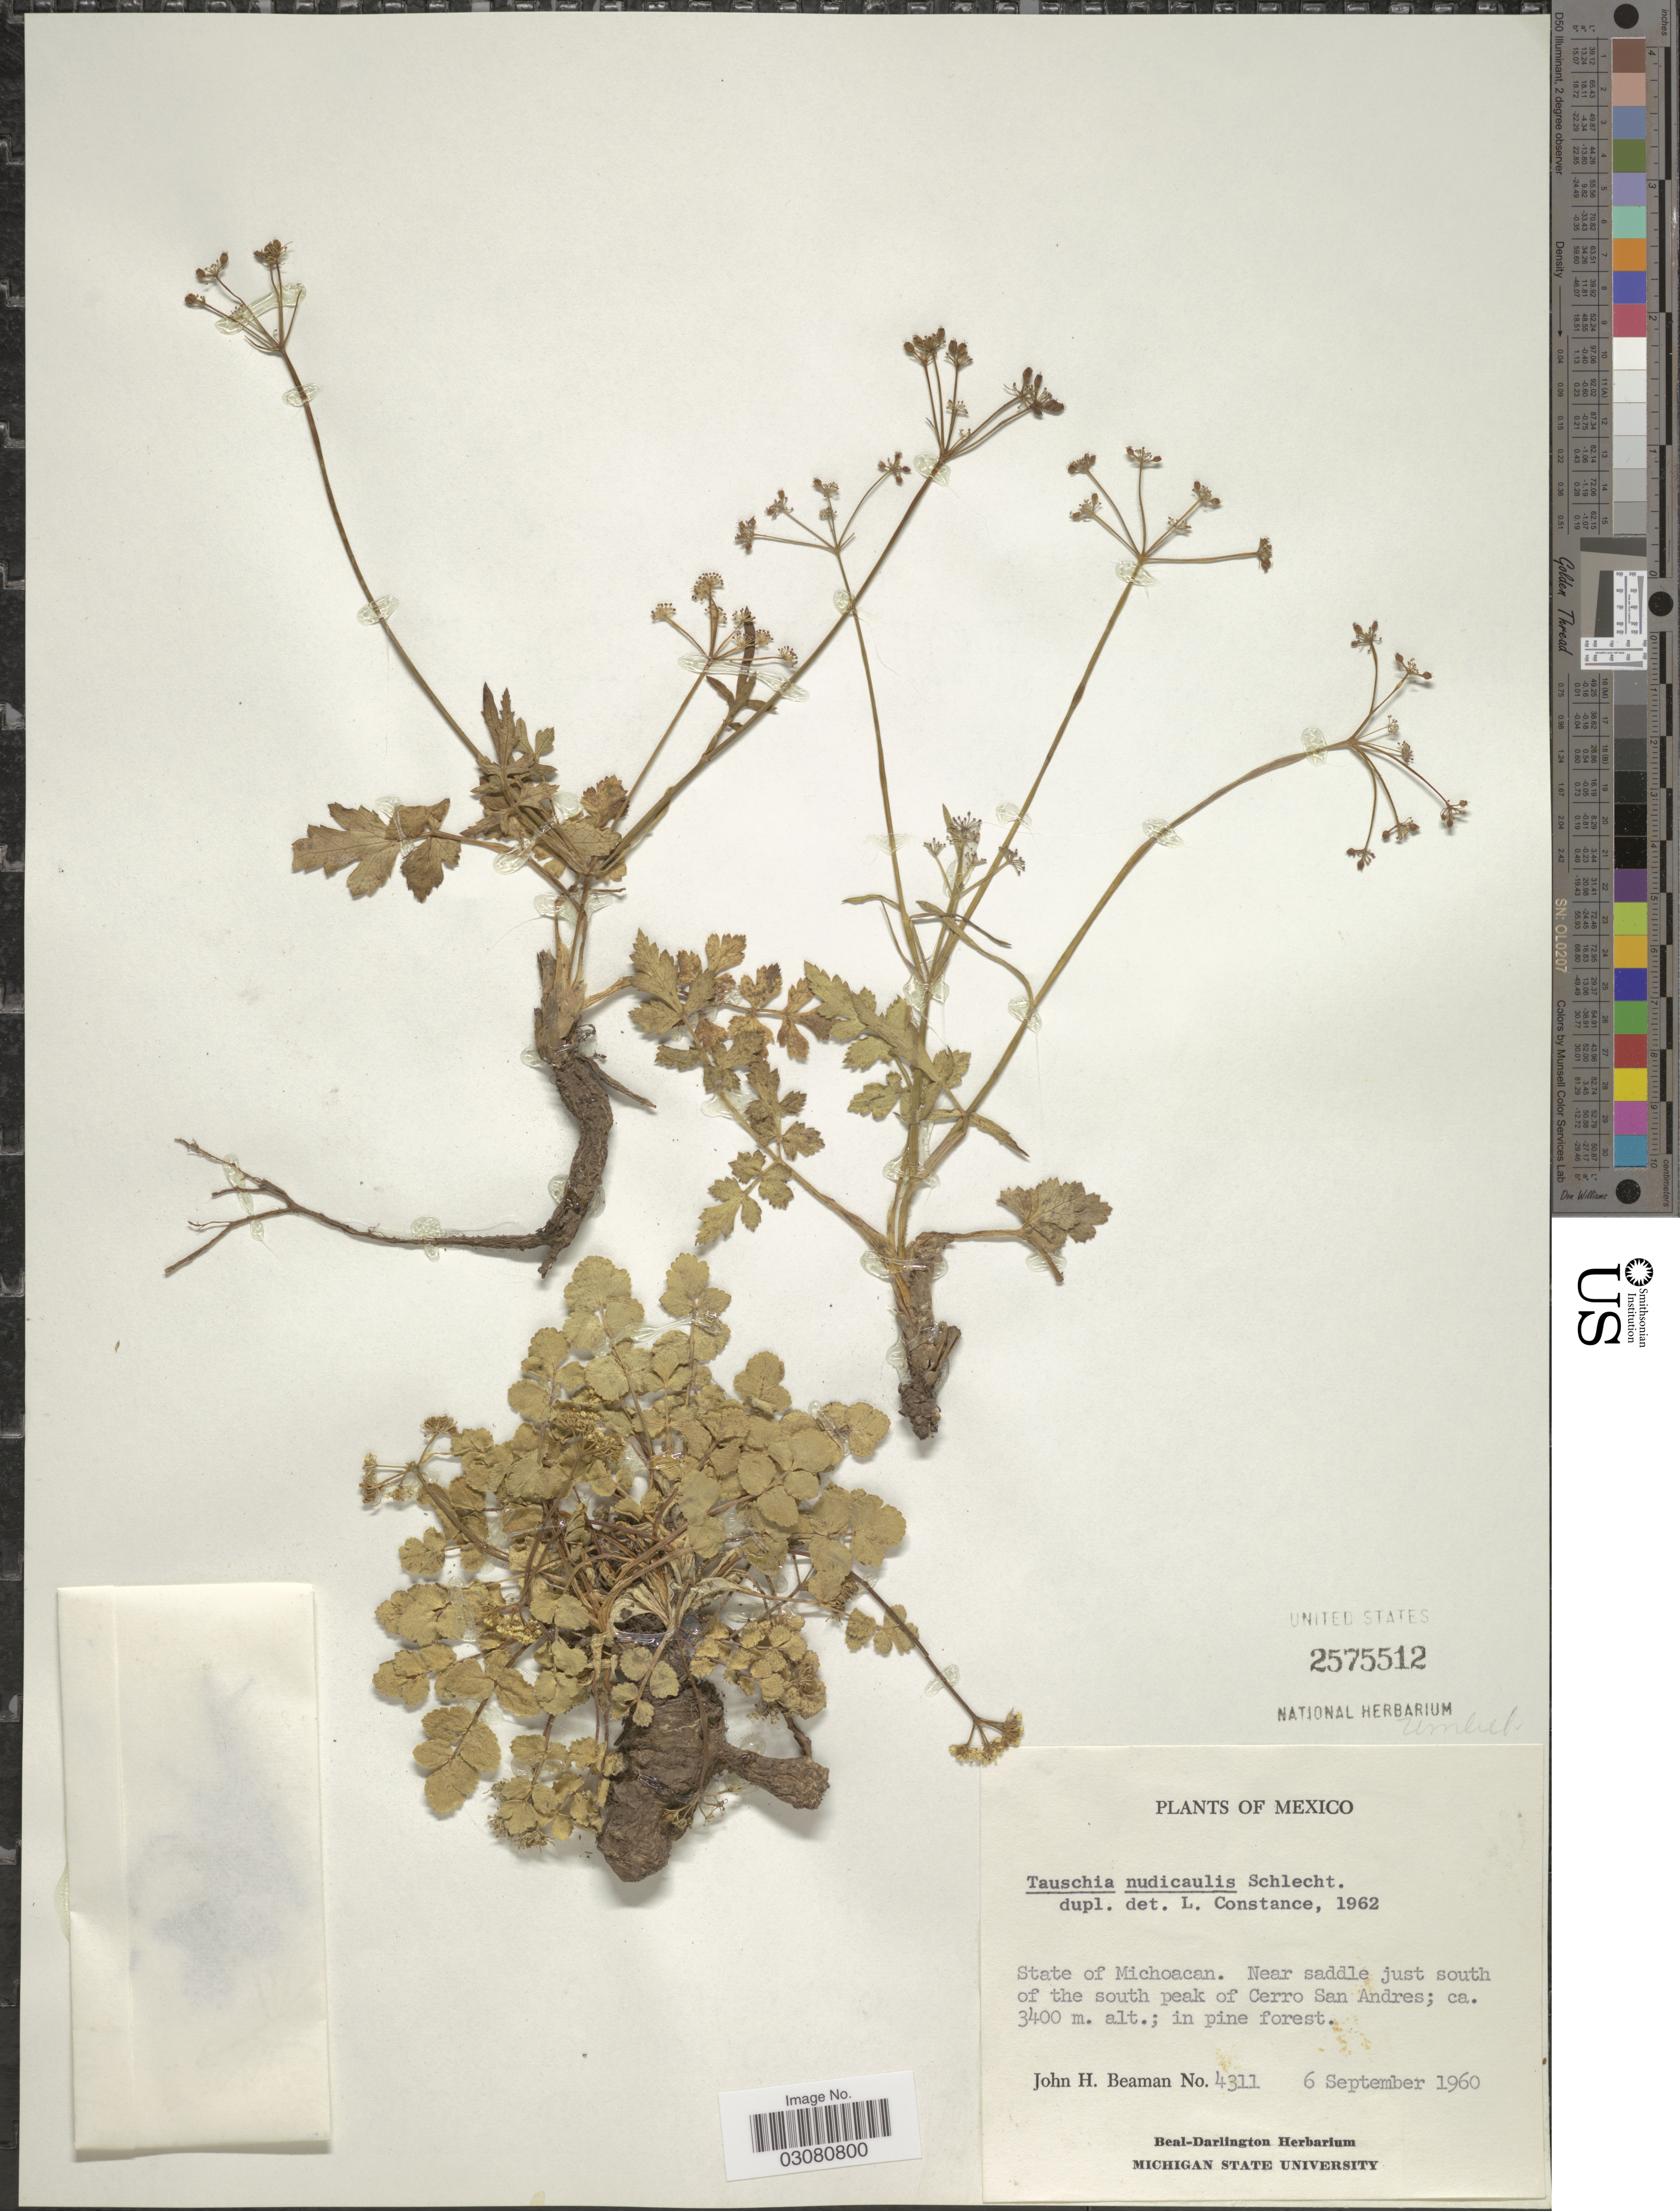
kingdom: Plantae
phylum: Tracheophyta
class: Magnoliopsida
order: Apiales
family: Apiaceae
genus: Tauschia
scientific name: Tauschia nudicaulis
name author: Schltdl.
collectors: J. H. Beaman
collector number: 4311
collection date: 1960-09-06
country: Mexico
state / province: Michoacán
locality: Near saddle just south of the south peak of Cerro San Andres.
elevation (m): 3400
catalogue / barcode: US 2575512